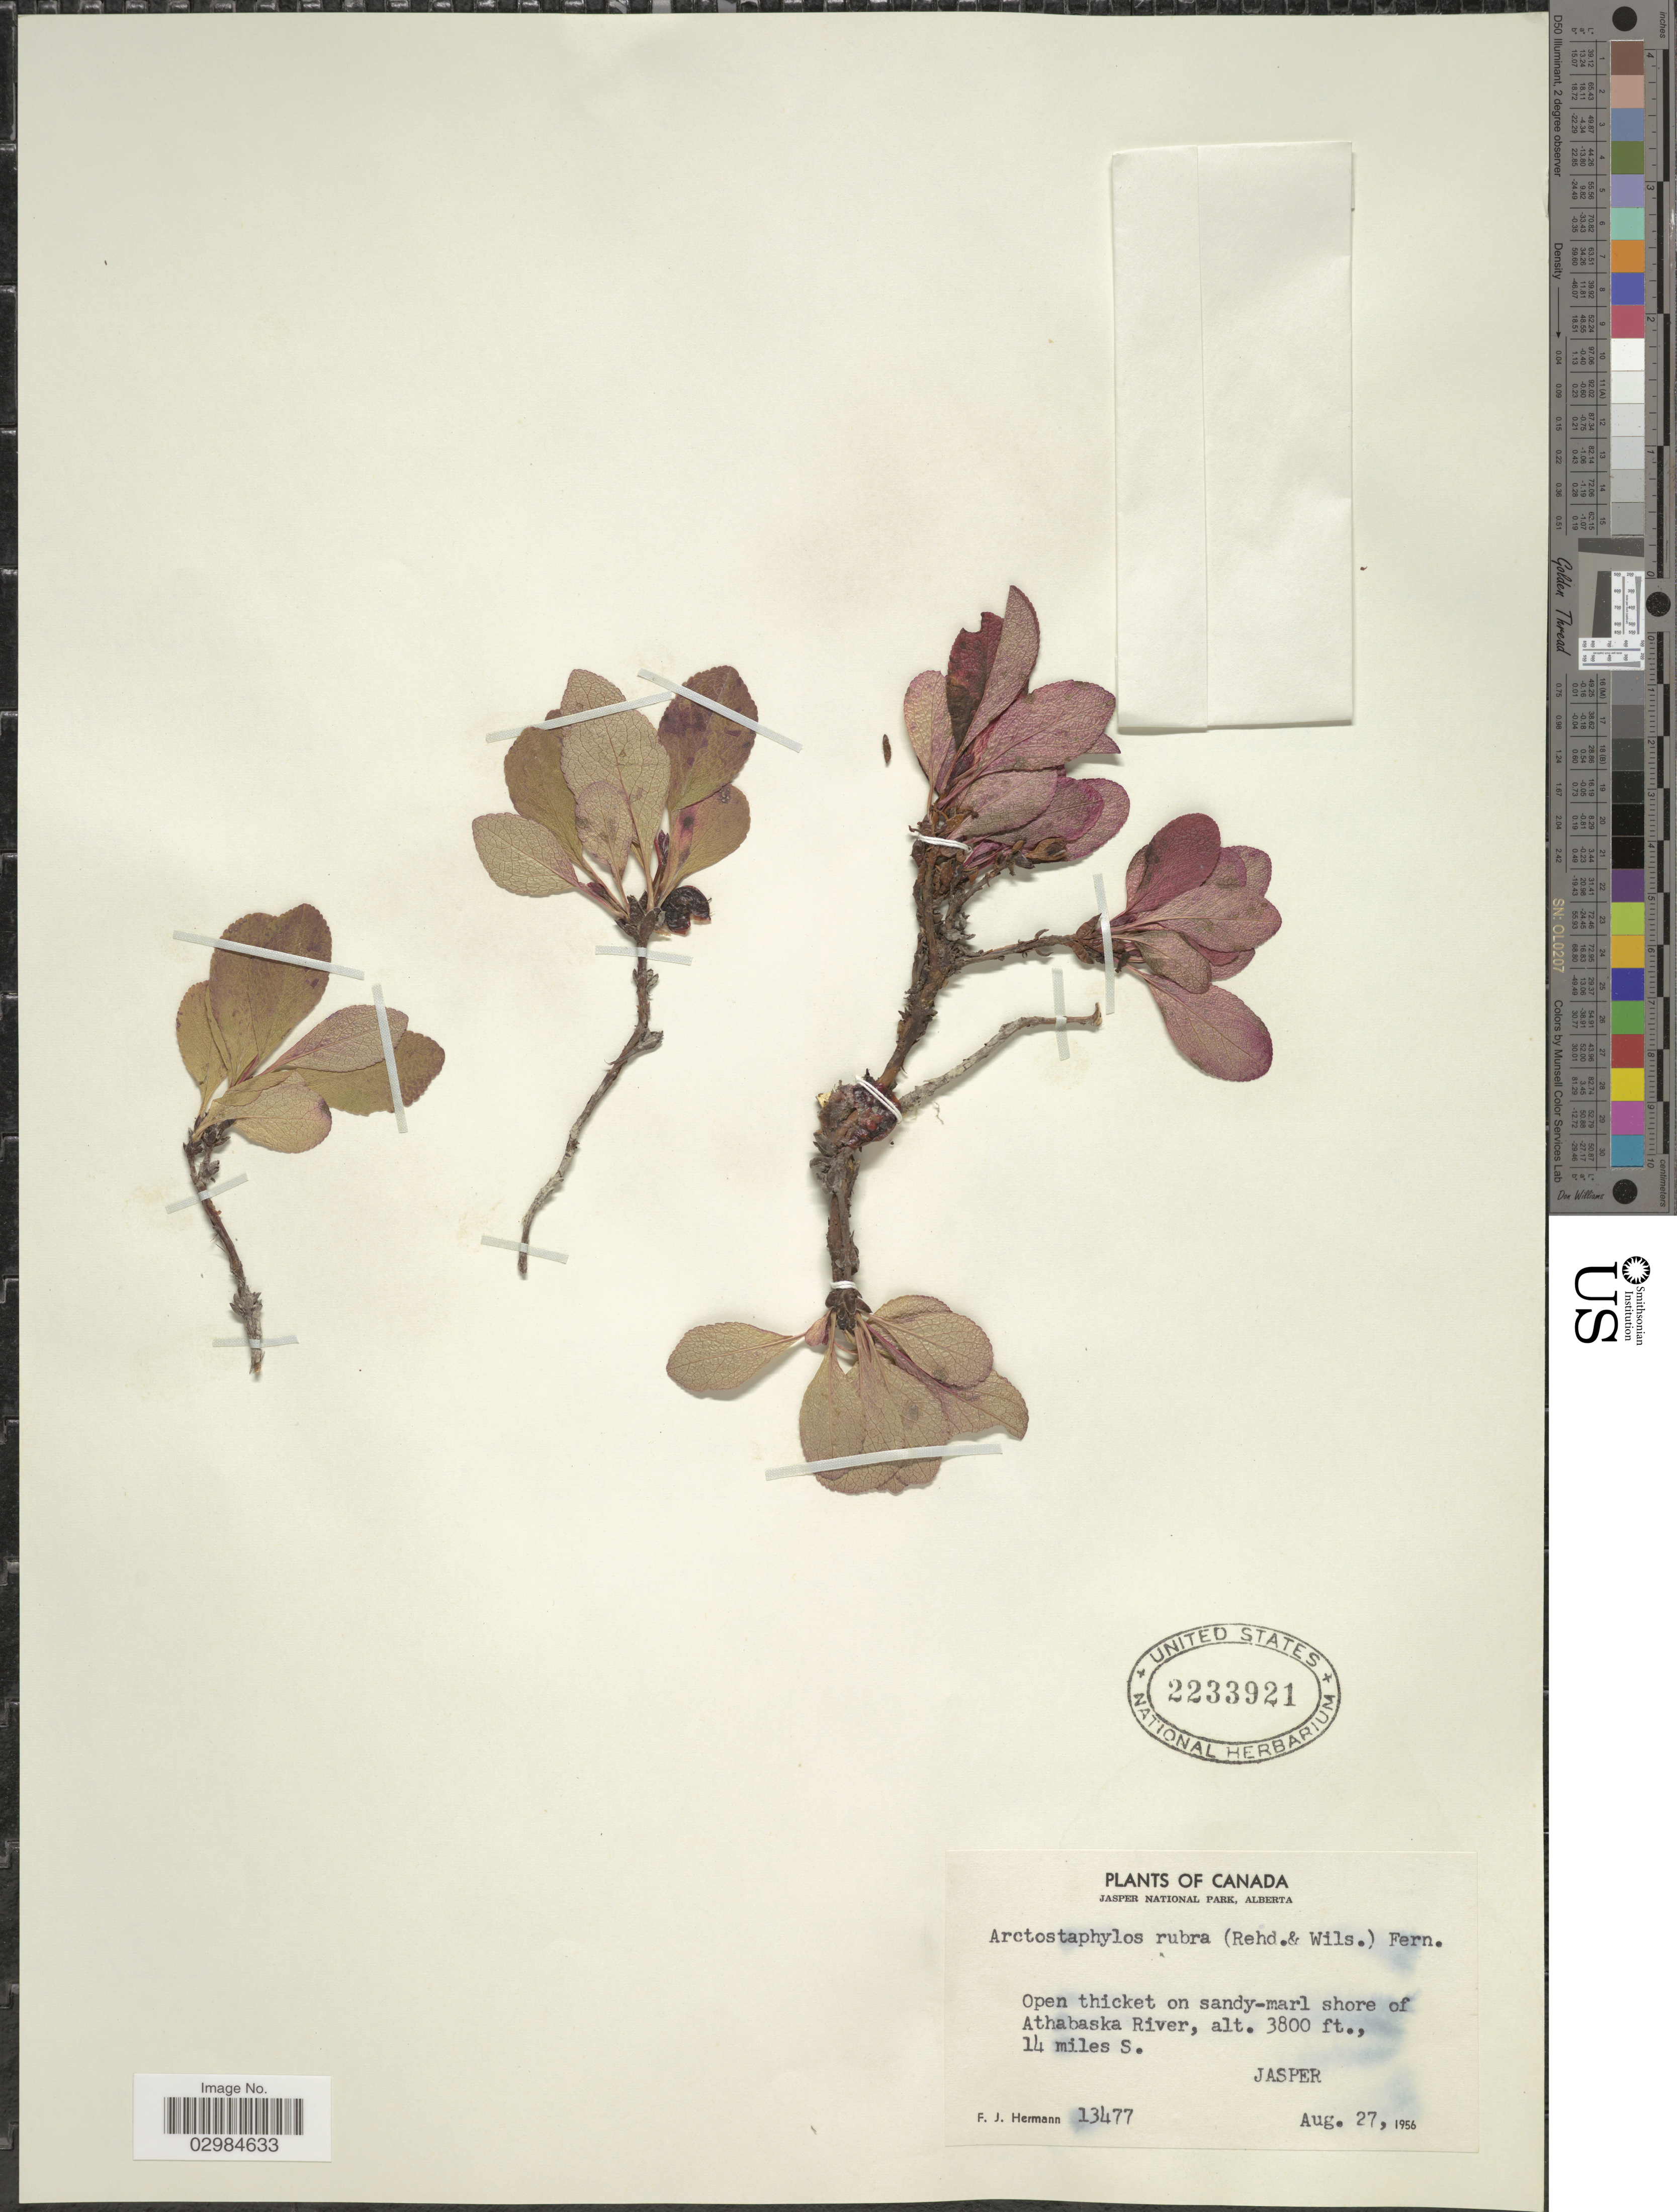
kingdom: Plantae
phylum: Tracheophyta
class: Magnoliopsida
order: Ericales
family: Ericaceae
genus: Arctostaphylos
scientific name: Arctostaphylos rubra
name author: (Rehder & E.H. Wilson) Fernald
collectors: F. J. Hermann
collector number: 13477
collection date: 1956-08-27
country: Canada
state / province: Alberta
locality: Jasper National Park. Shore of Athabaska River, 14 miles S. Jasper.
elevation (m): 1158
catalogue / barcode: US 2233921